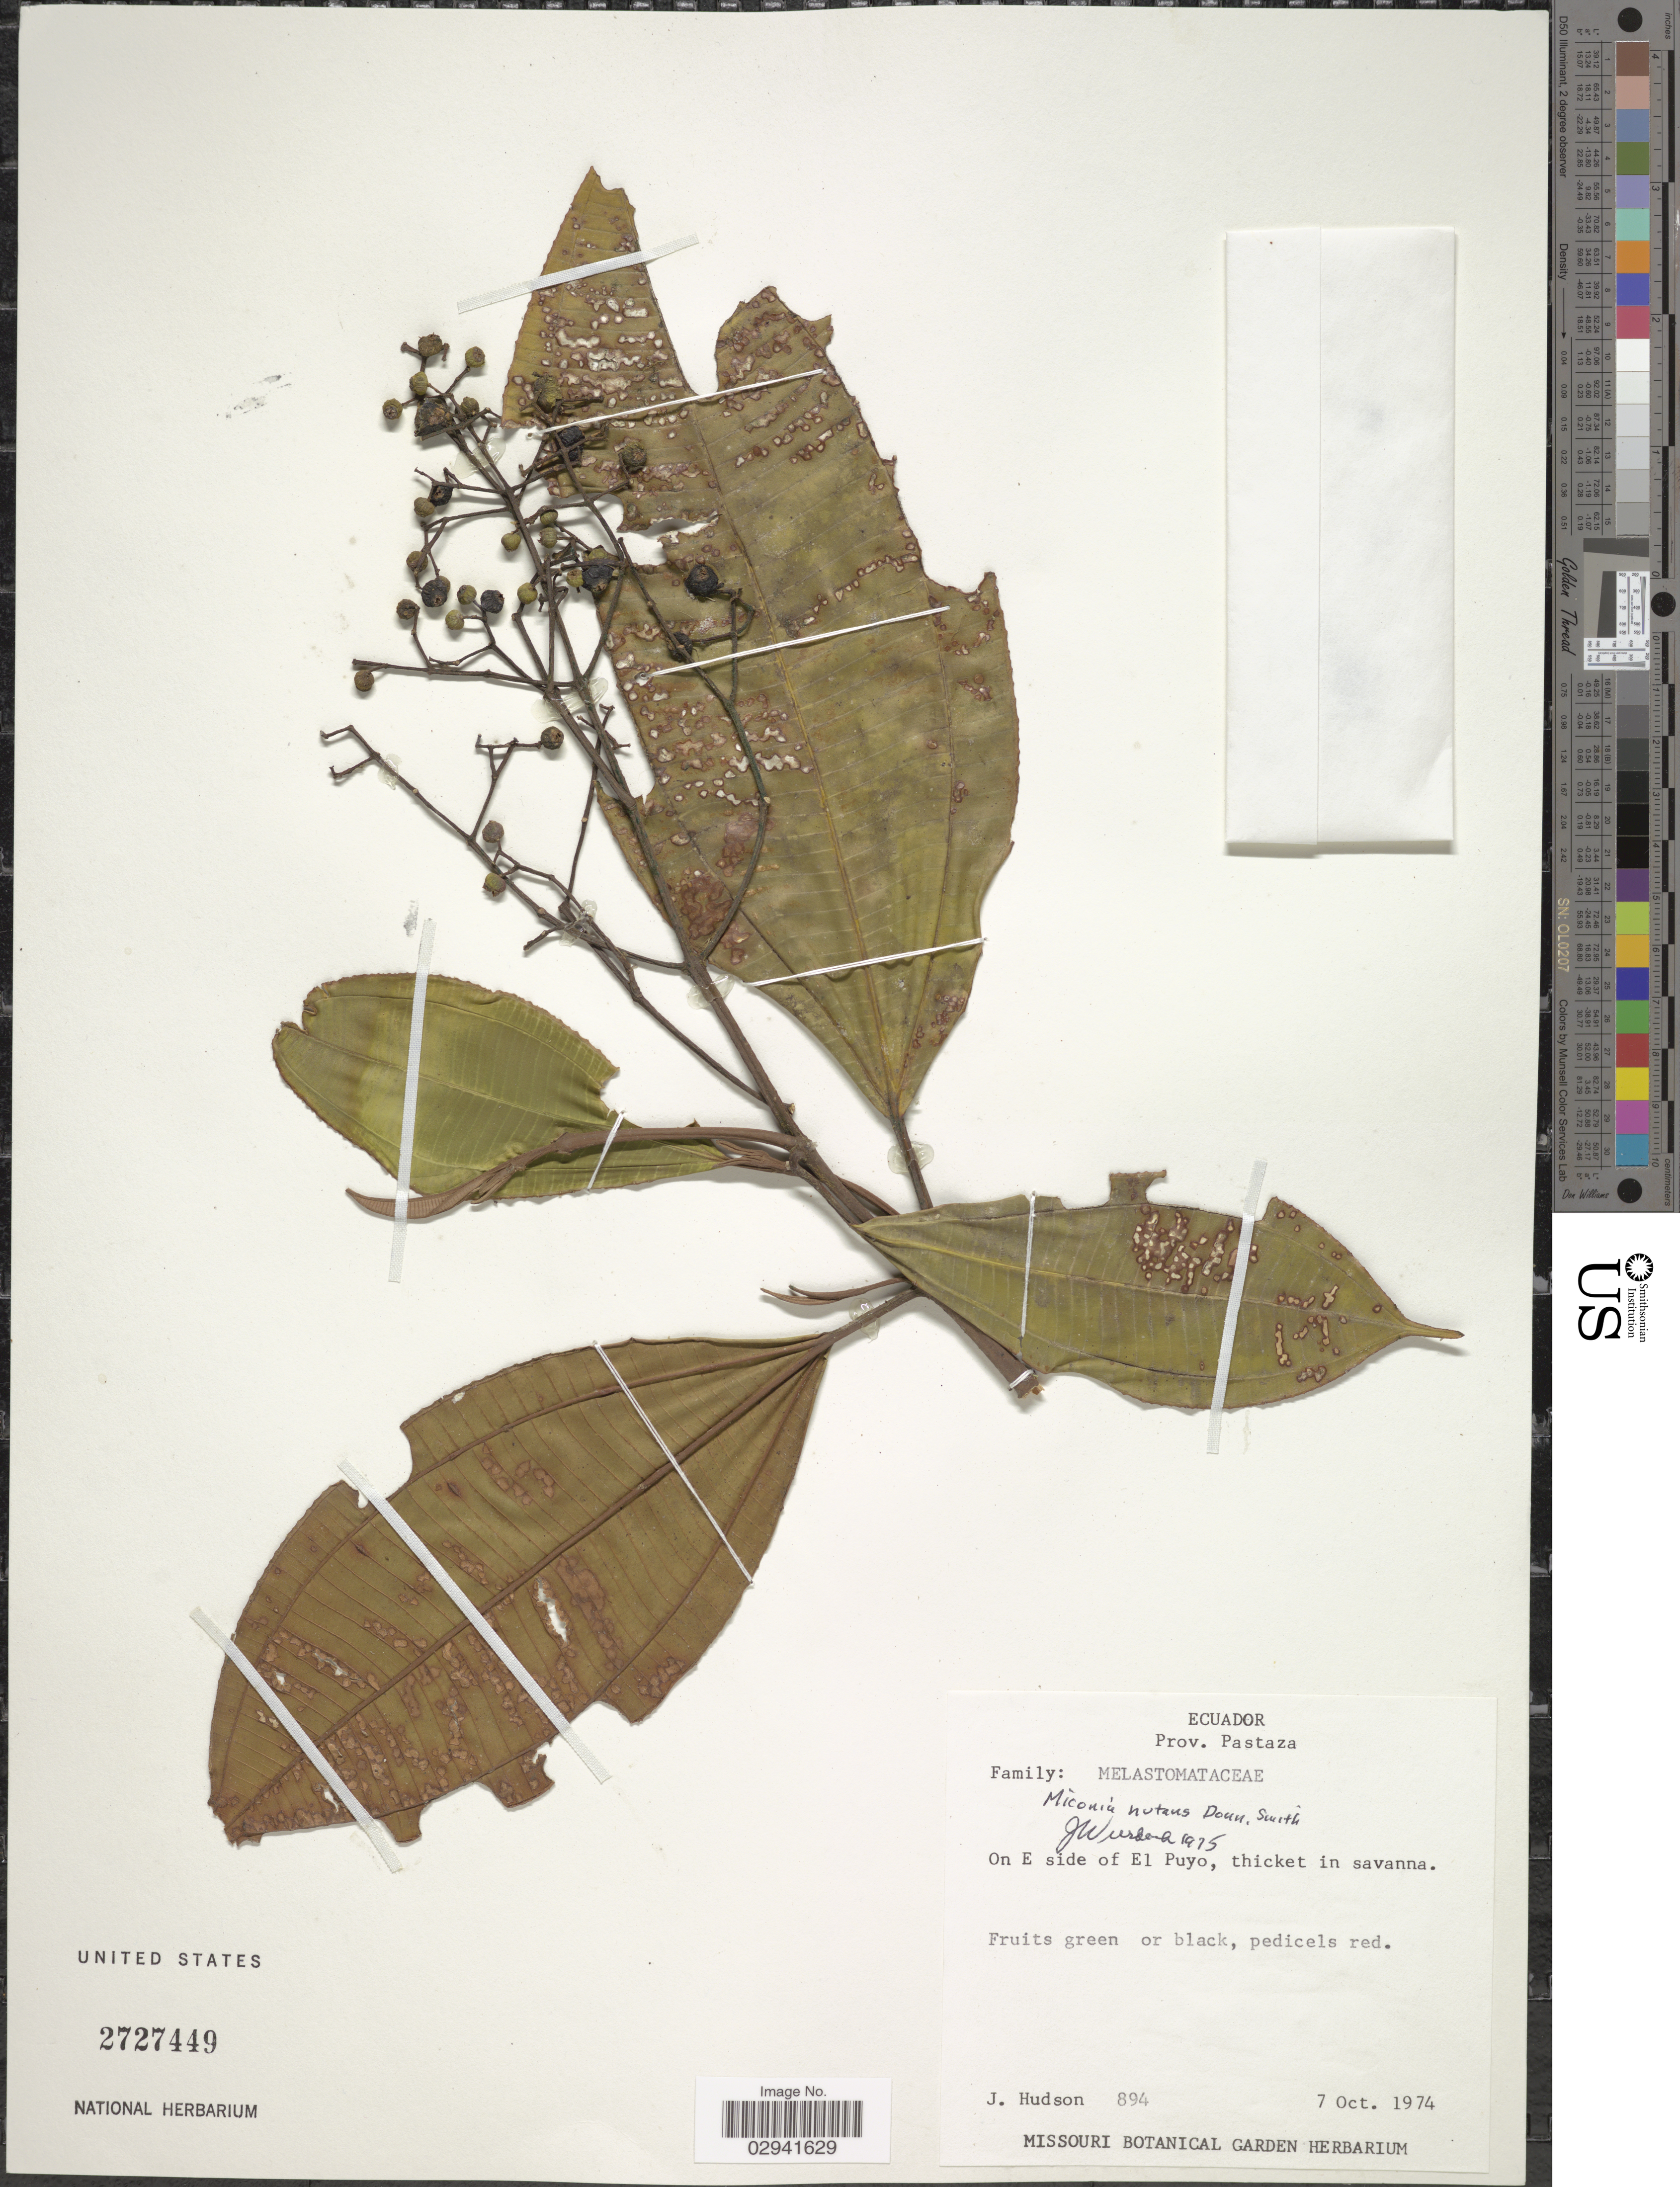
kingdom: Plantae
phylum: Tracheophyta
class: Magnoliopsida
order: Myrtales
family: Melastomataceae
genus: Miconia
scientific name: Miconia nutans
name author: Donn. Sm.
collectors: J. Hudson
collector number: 894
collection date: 1974-10-07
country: Ecuador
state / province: Pastaza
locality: Prov. Pastaza. On E side of El Puyo, thicket in savanna.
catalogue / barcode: US 2727449